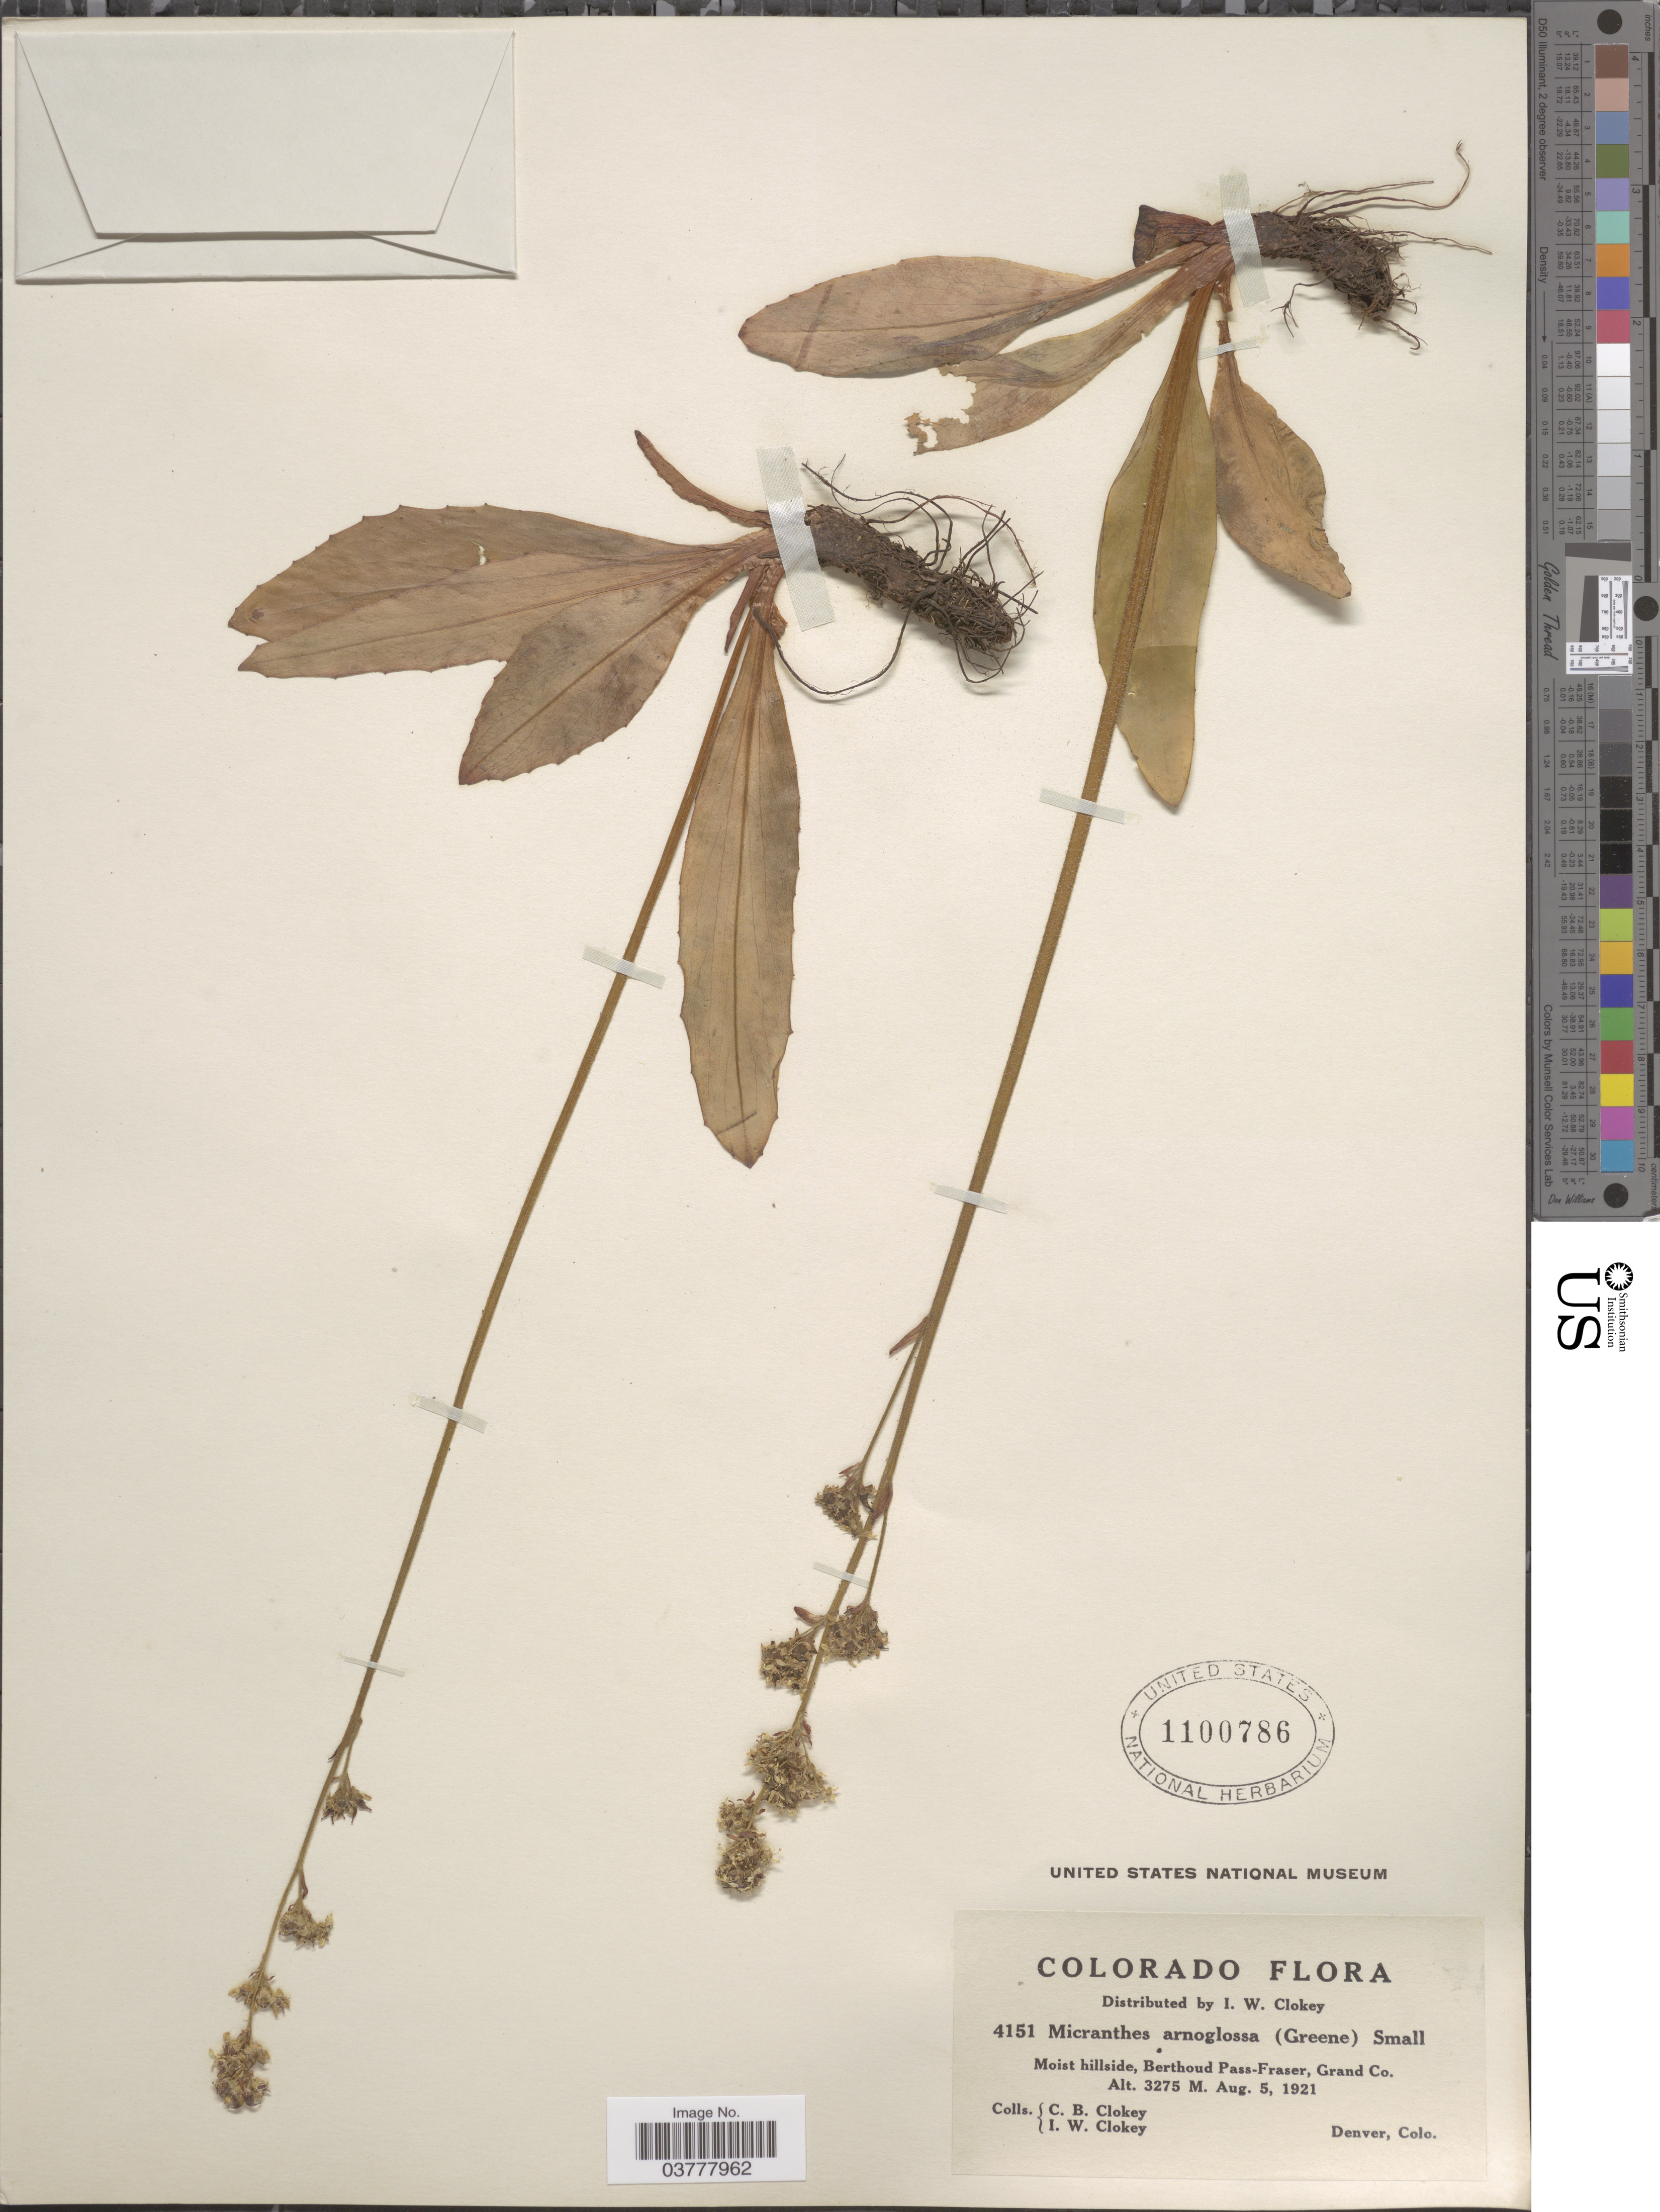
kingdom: Plantae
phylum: Tracheophyta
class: Magnoliopsida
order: Saxifragales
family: Saxifragaceae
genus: Micranthes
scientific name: Micranthes oregana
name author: (Howell) Small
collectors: C. Clokey & I. W. Clokey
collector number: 4151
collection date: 1921-08-05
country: United States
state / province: Colorado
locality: Berthoud Pass-Fraser, Grand Co.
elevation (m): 3275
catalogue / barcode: US 1100786